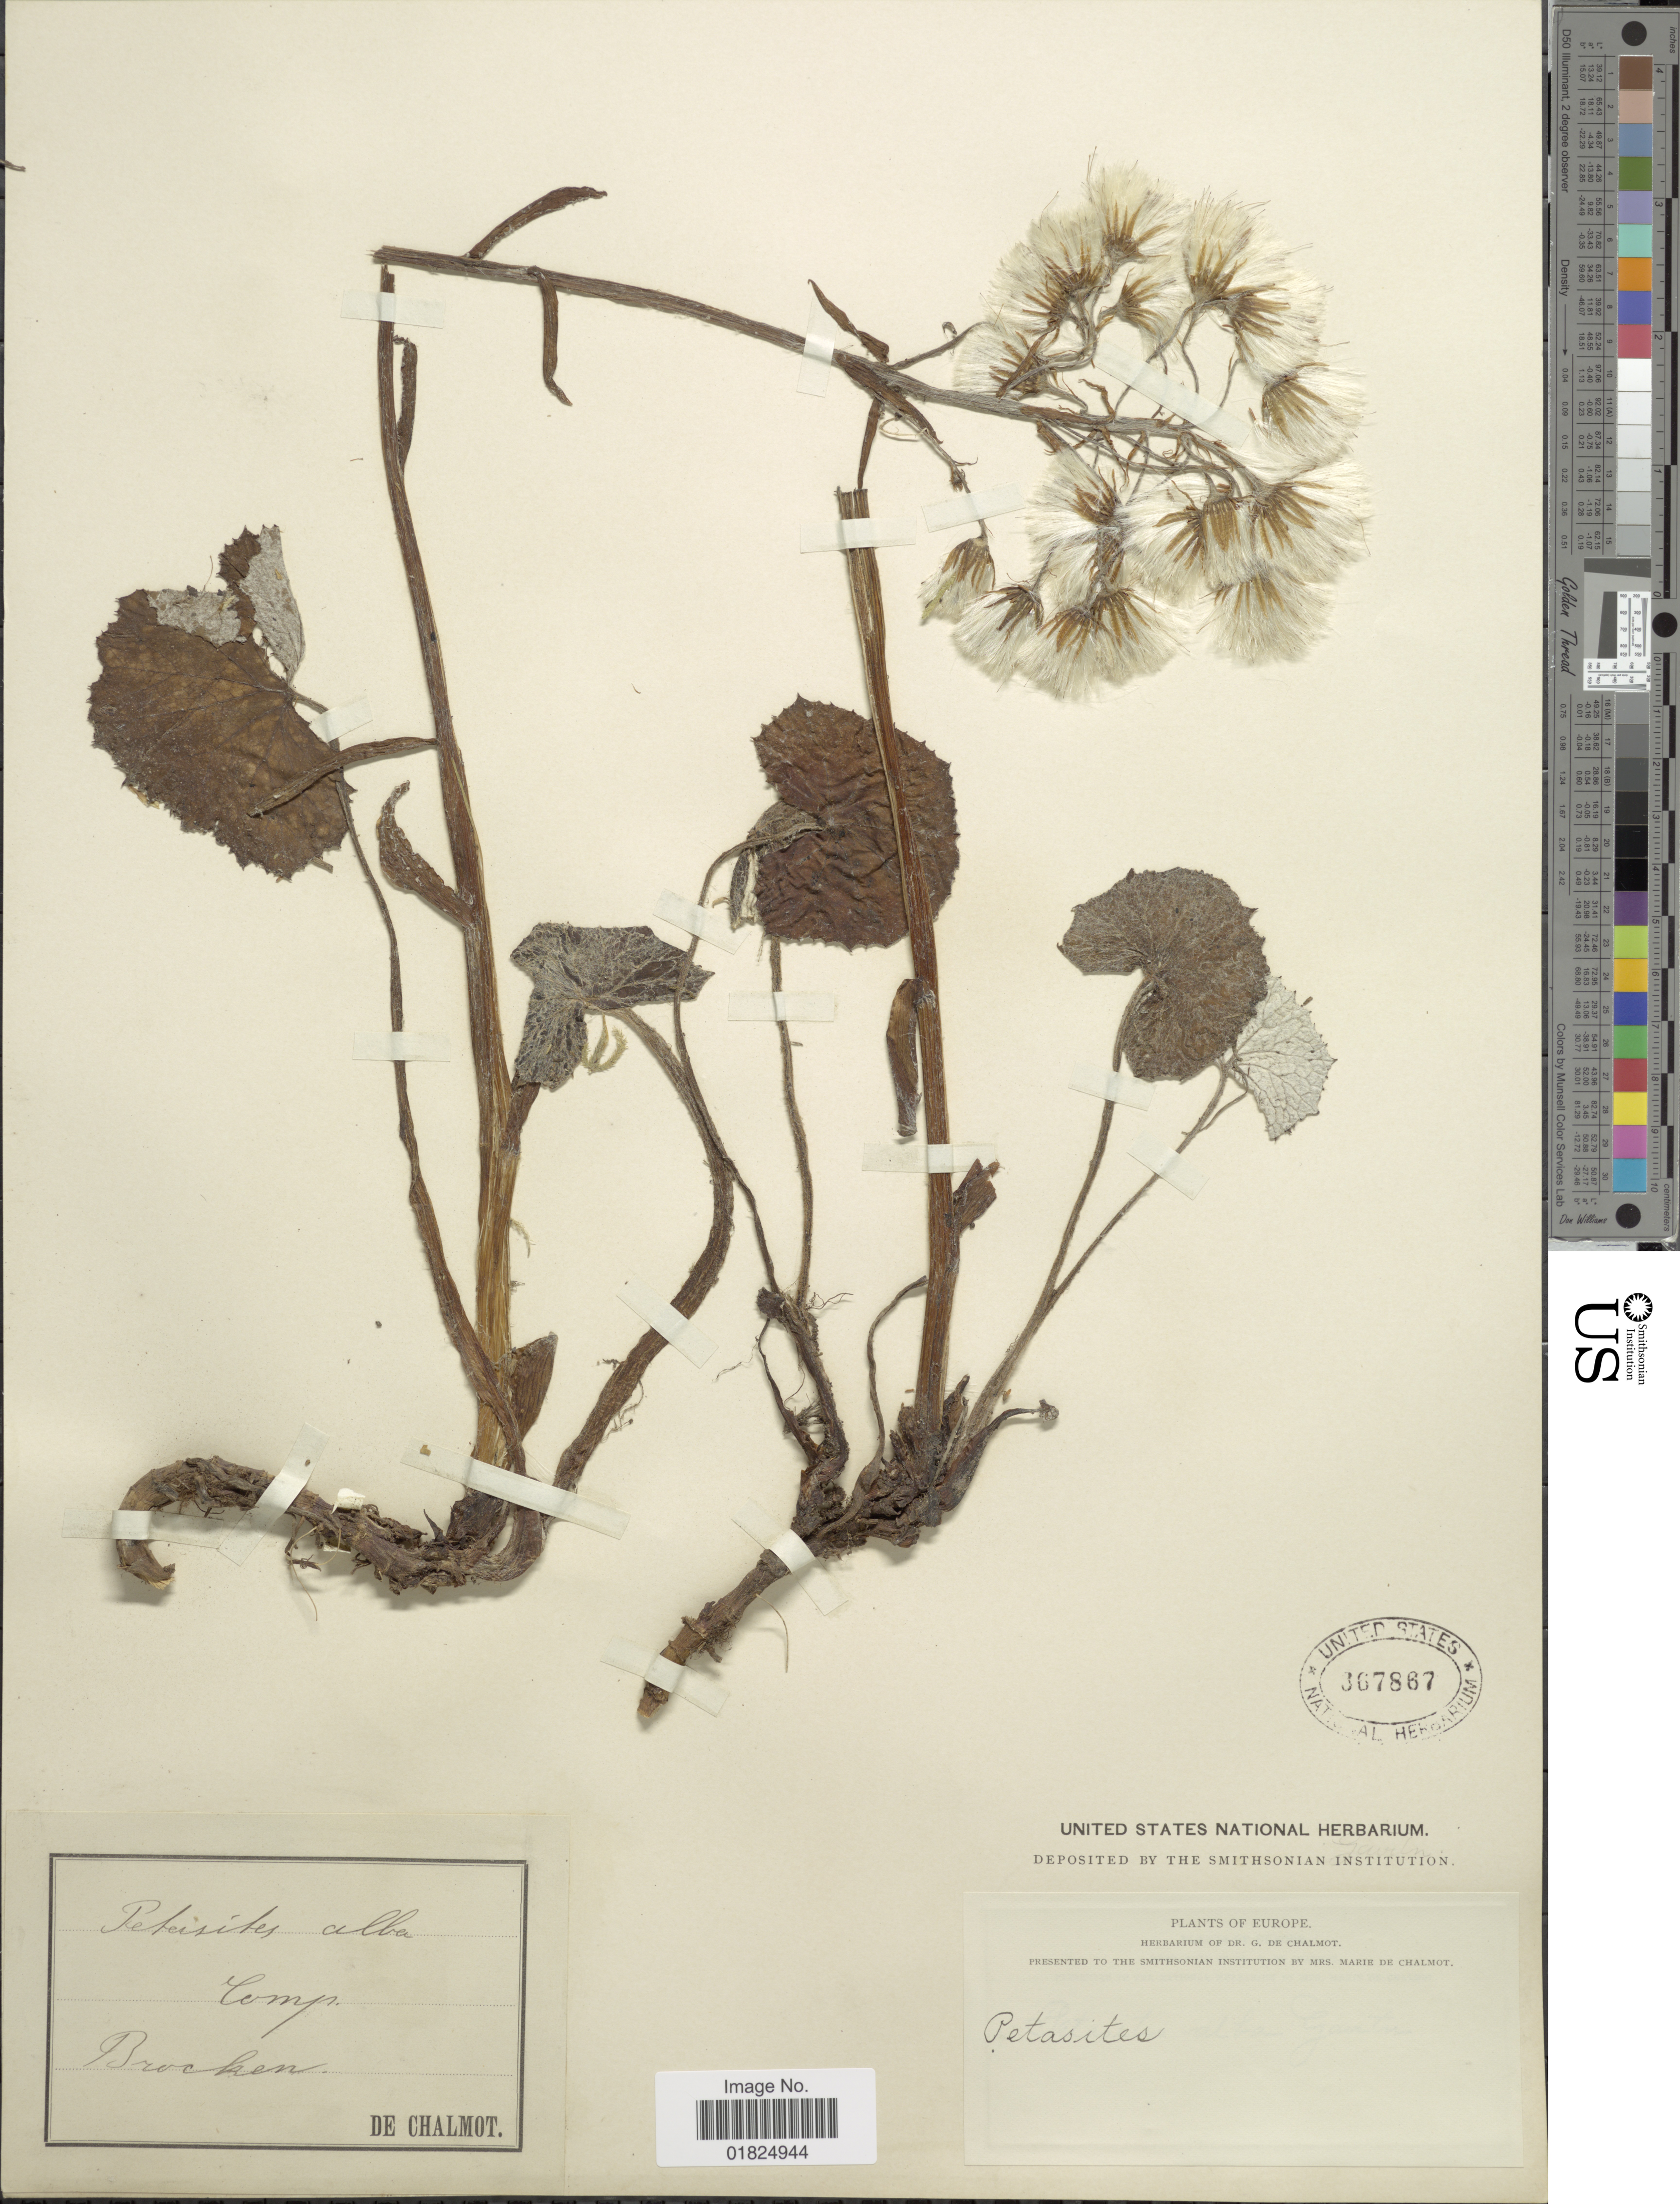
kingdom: Plantae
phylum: Tracheophyta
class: Magnoliopsida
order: Asterales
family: Asteraceae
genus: Petasites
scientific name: Petasites albus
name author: (L.) Gaertn.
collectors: G. de Chalmot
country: Germany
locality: Brocken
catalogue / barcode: US 367867